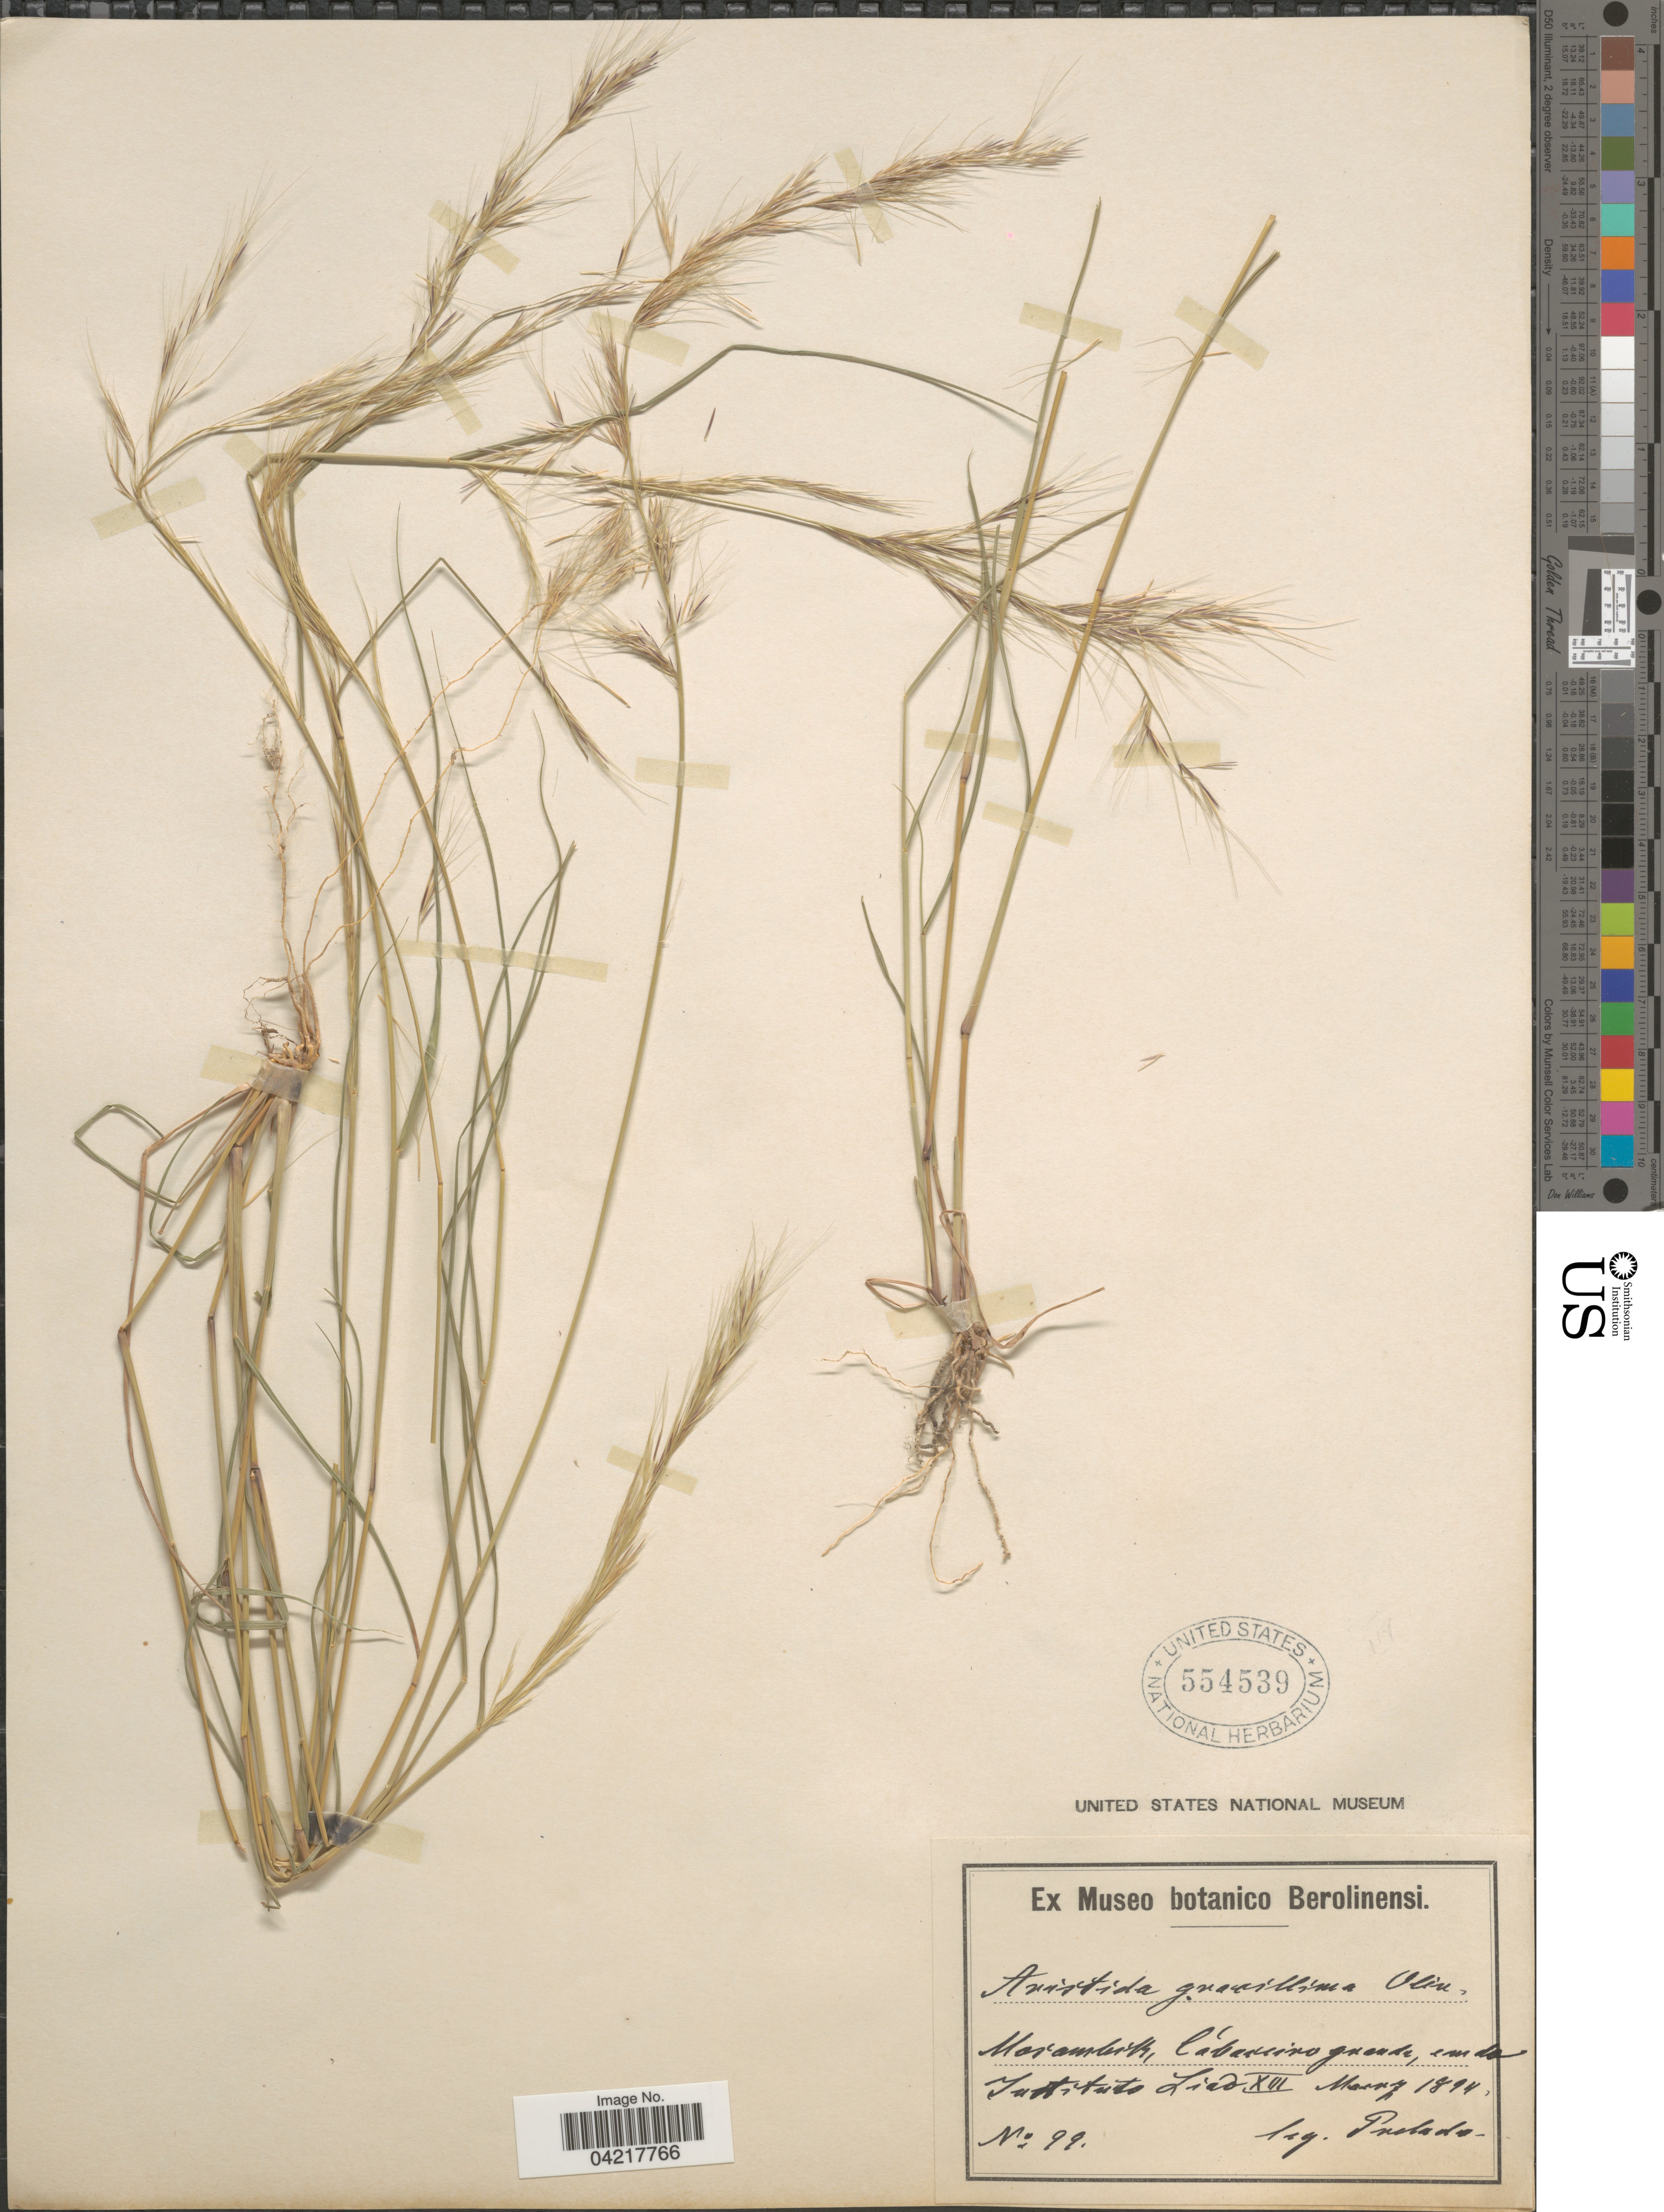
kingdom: Plantae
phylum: Tracheophyta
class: Liliopsida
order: Poales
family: Poaceae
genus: Aristida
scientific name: Aristida stipoides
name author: R. Br.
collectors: Prelado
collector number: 99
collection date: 1894-03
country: Mozambique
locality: Cabaceiro grande, em do Instituto Lied [interpreted] XIII.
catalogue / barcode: US 554539